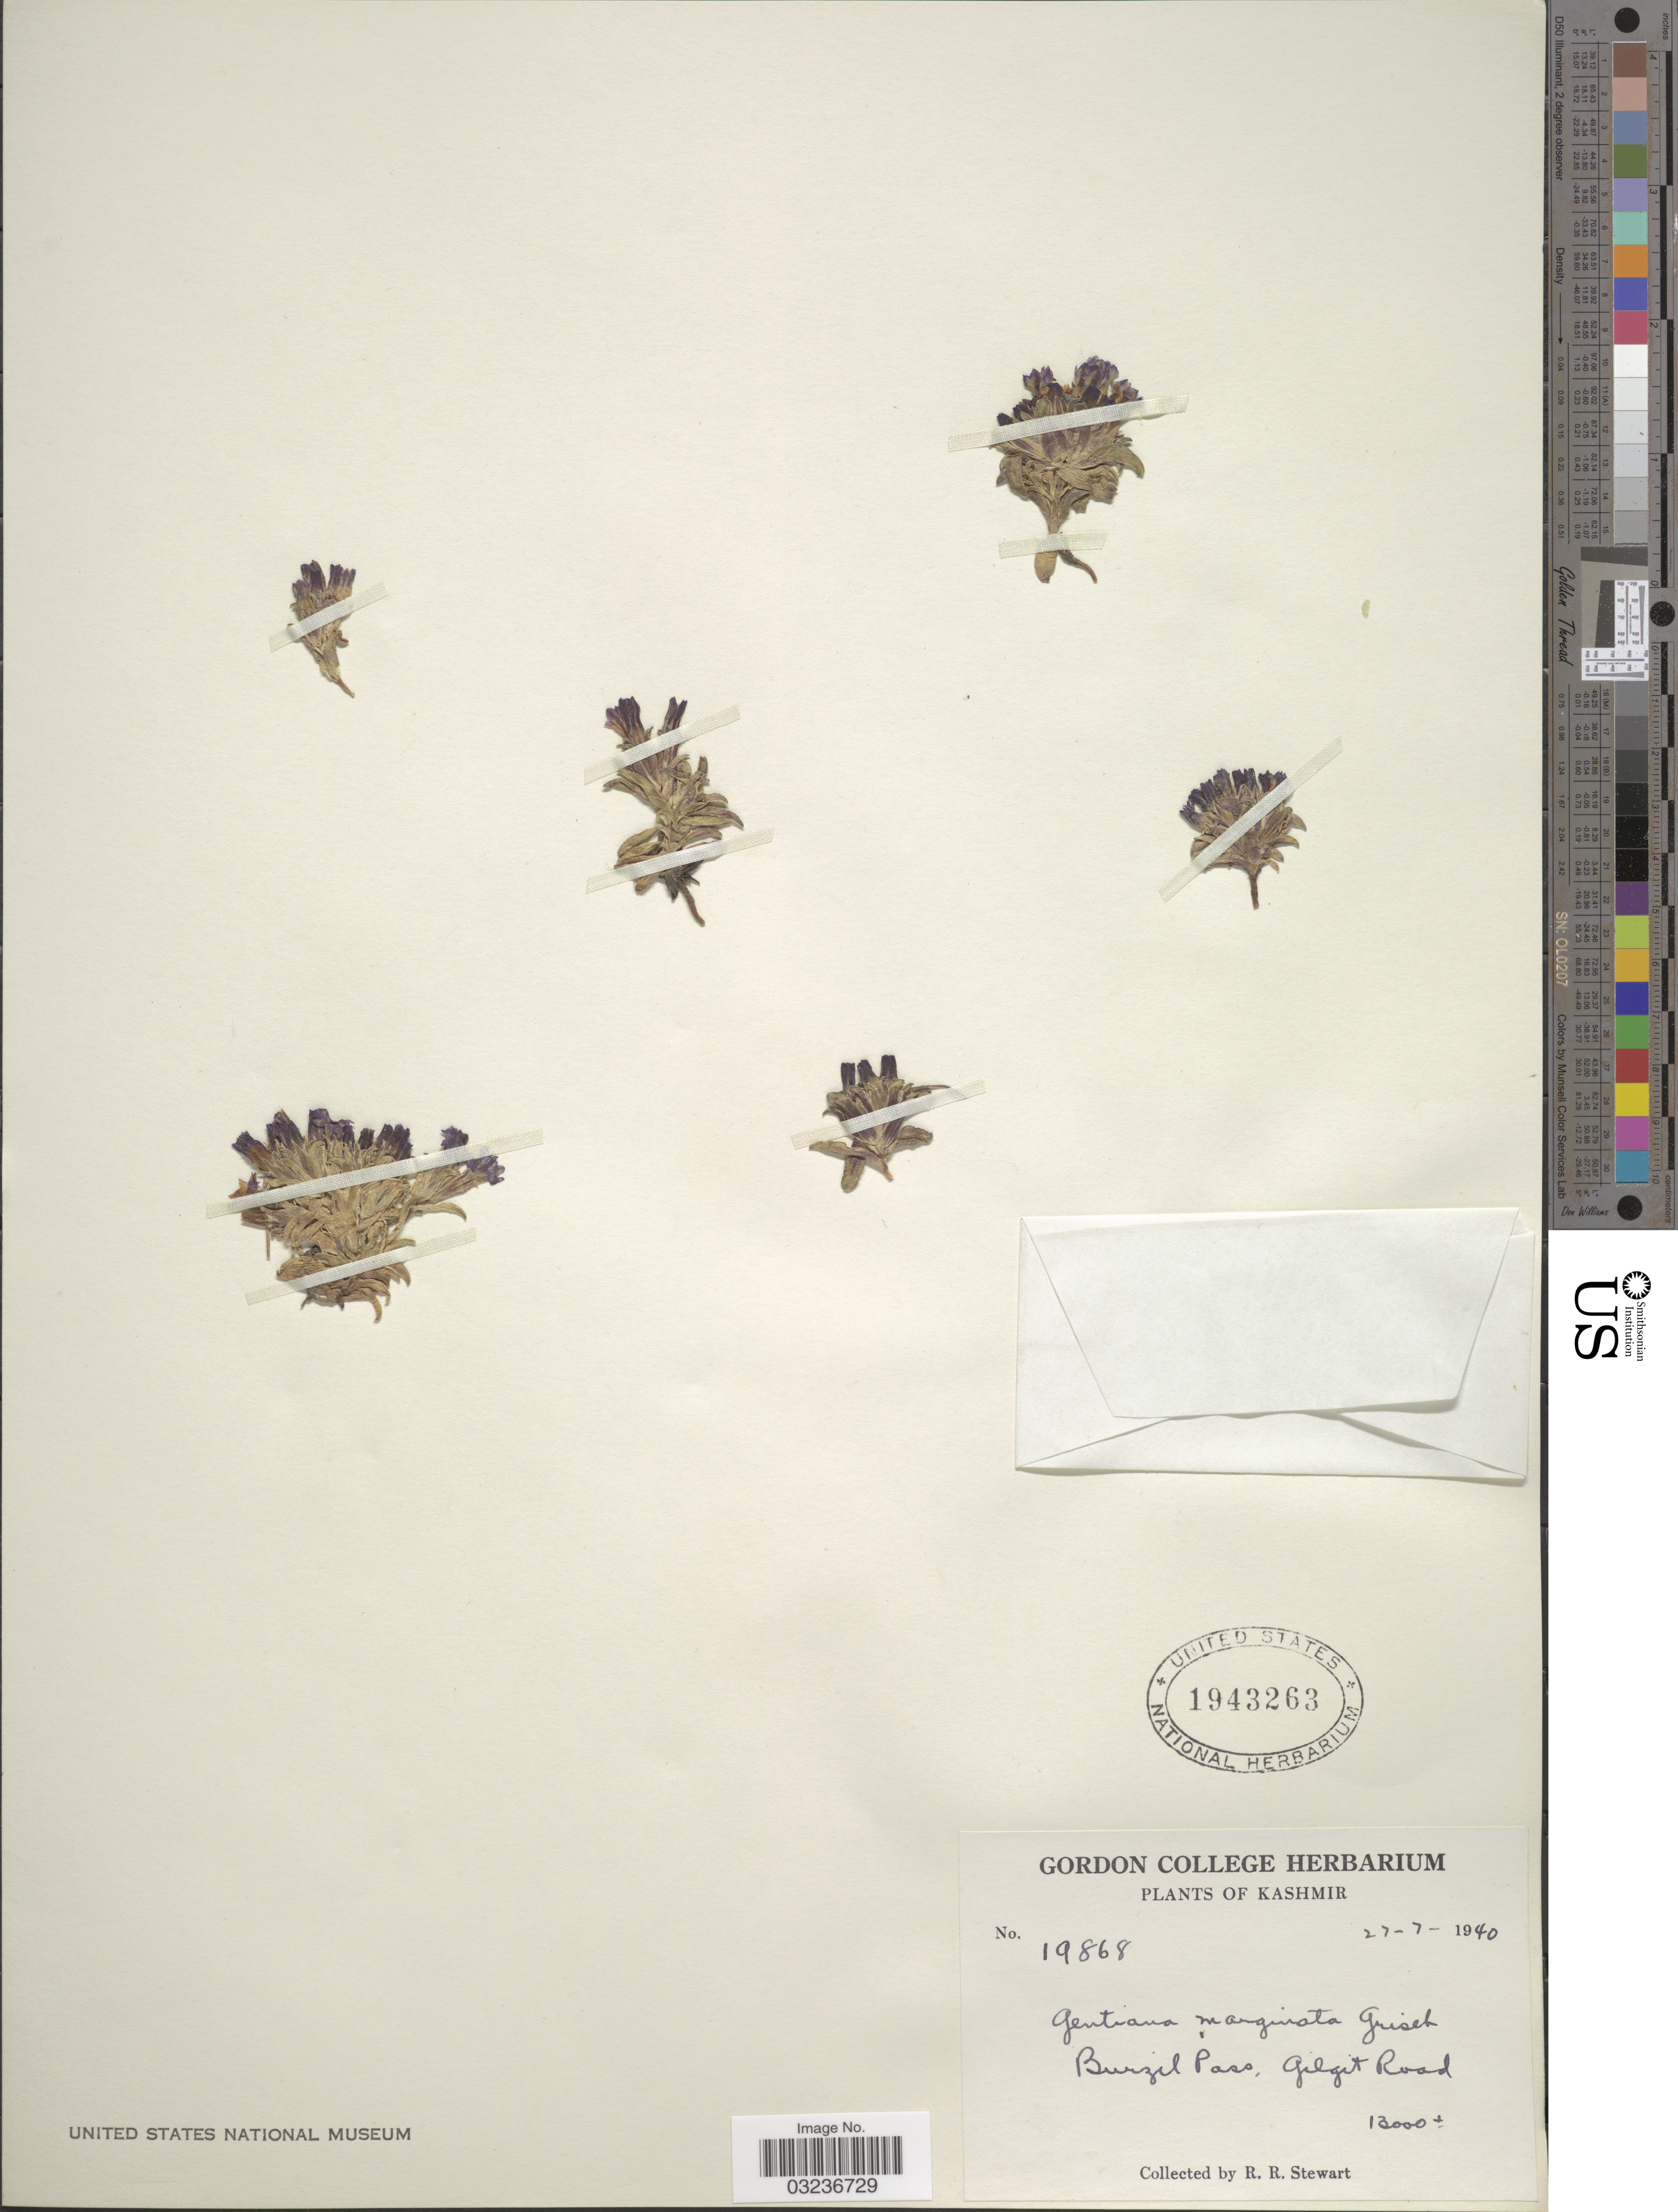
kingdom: Plantae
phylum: Tracheophyta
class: Magnoliopsida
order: Gentianales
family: Gentianaceae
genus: Gentiana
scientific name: Gentiana marginata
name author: Turcz. ex Besser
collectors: R. Stewart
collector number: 19868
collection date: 1940-07-27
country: Pakistan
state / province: Gilgit-Baltistan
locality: Kashmir, Burzil Pass, Gilgit Road.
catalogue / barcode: US 1943263